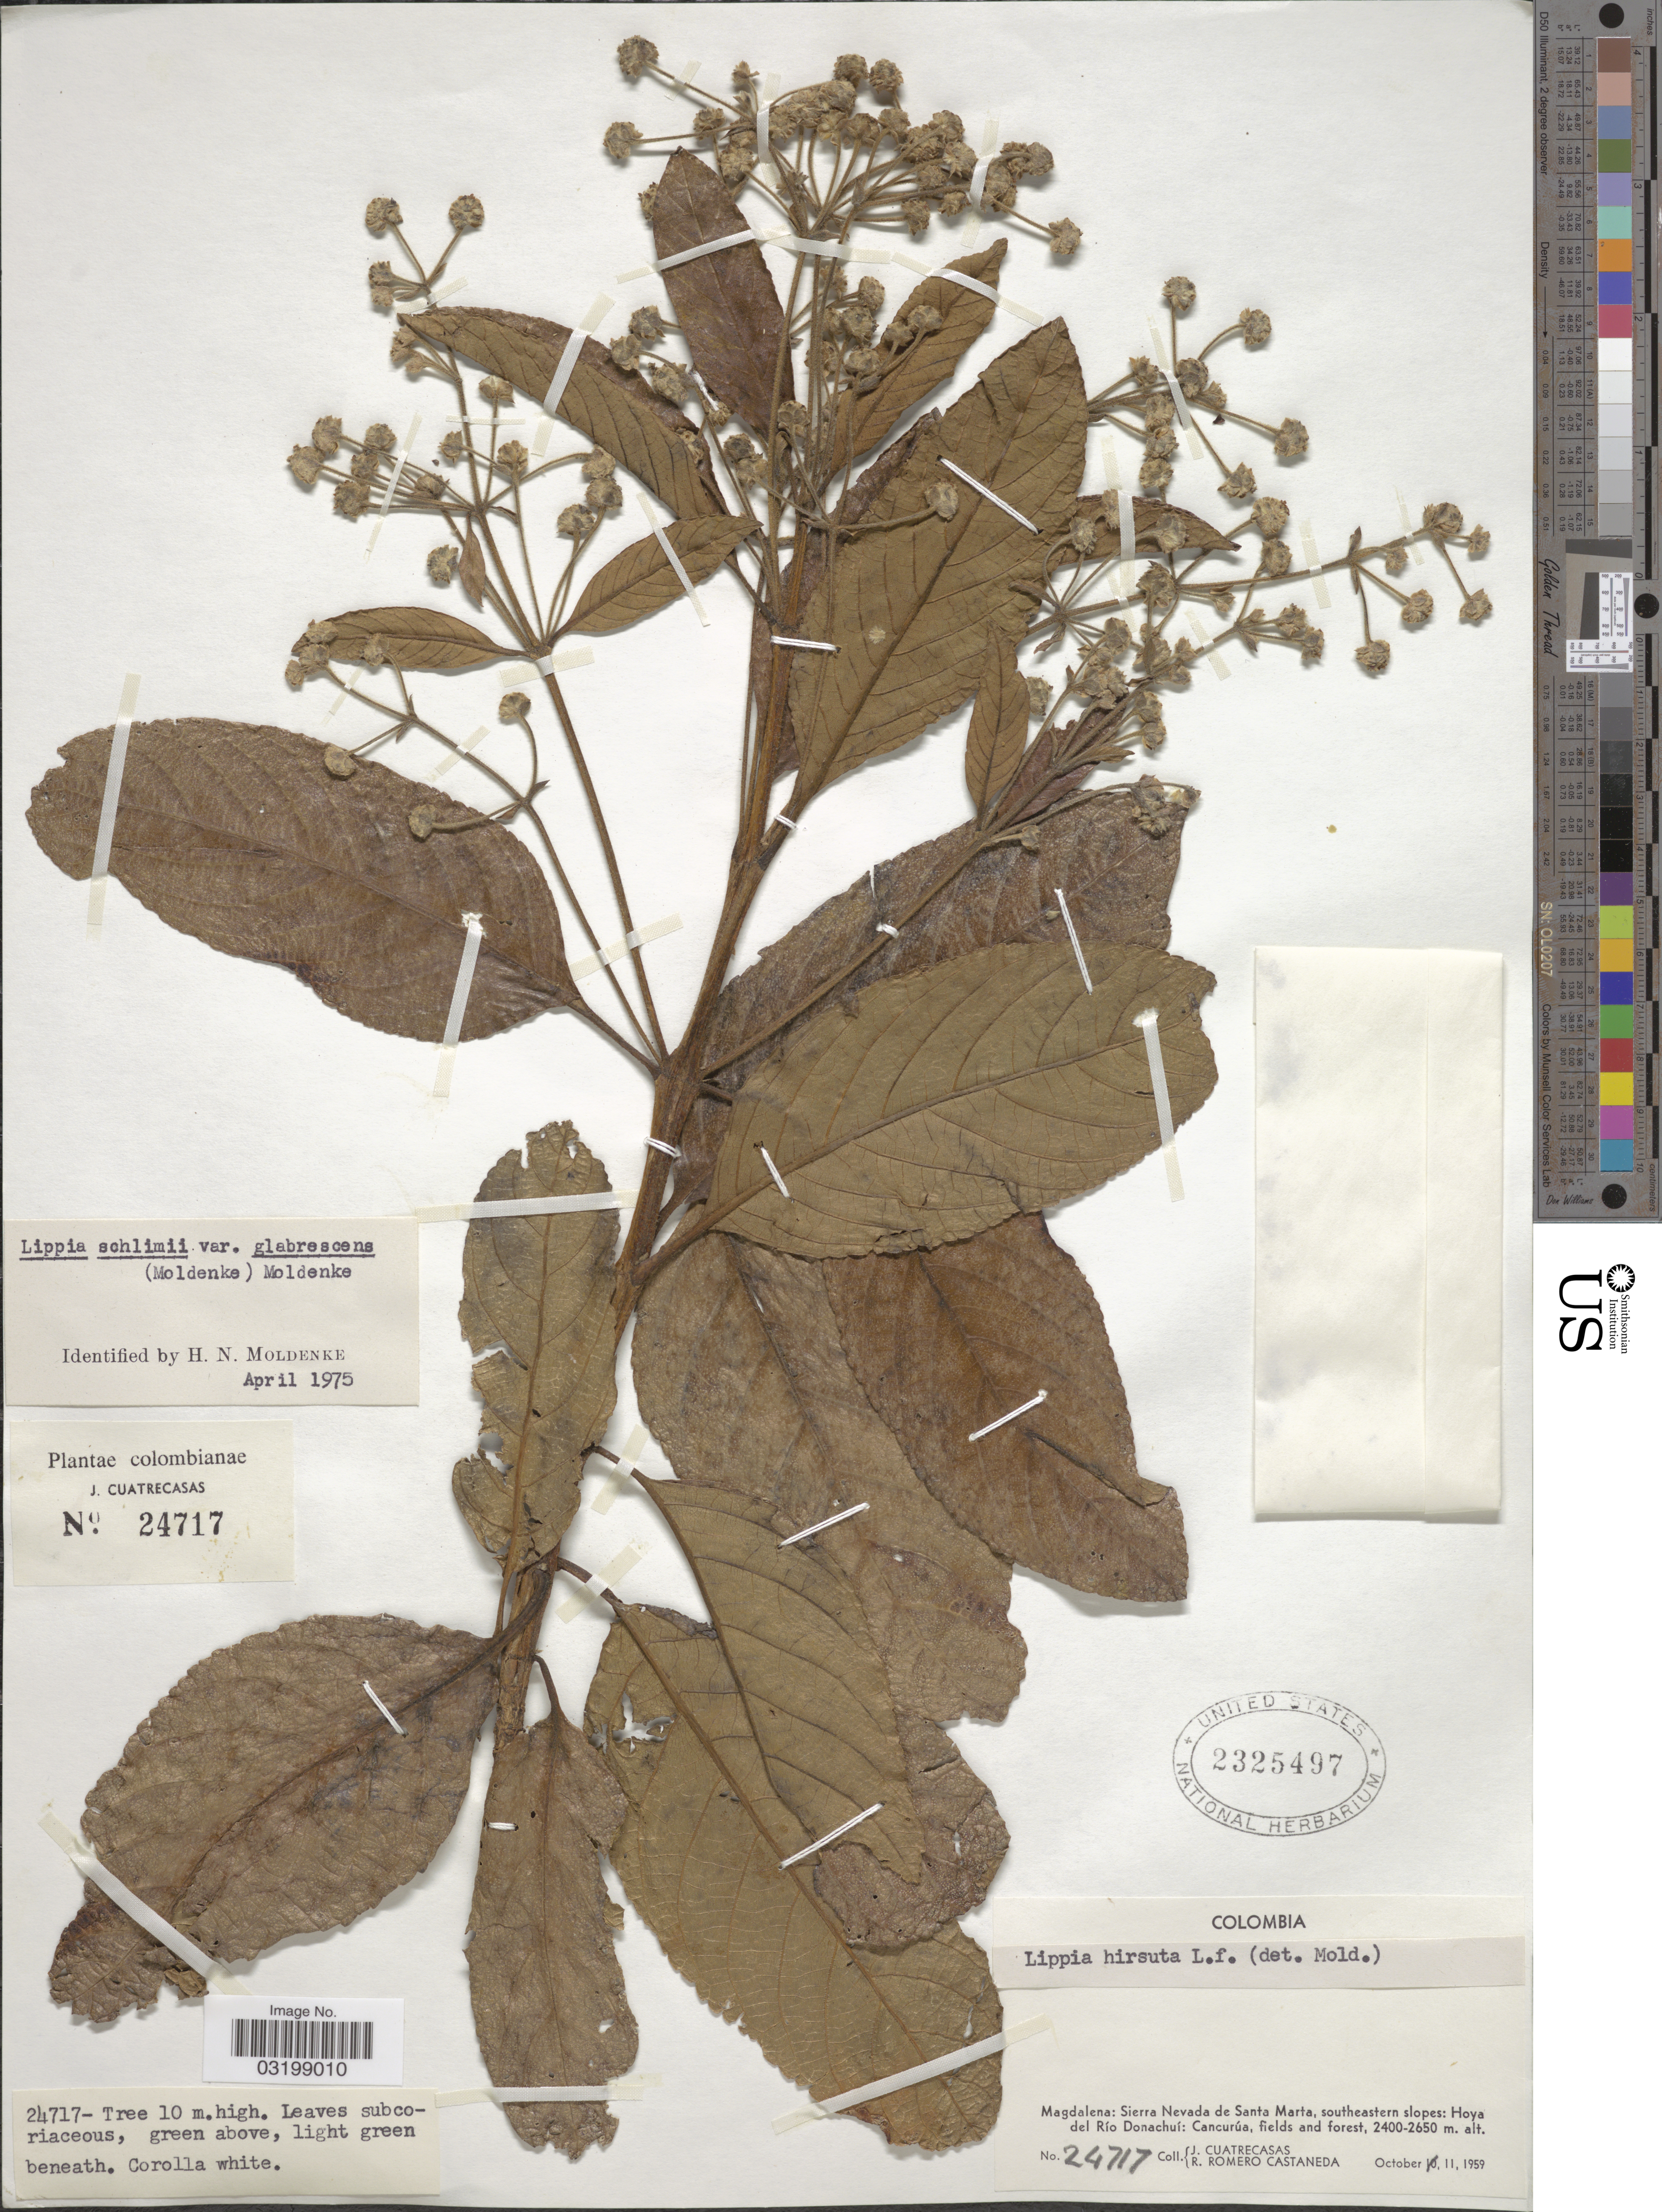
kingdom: Plantae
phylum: Tracheophyta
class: Magnoliopsida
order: Lamiales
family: Verbenaceae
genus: Lippia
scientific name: Lippia hirsuta var. glabrescens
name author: Moldenke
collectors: J. Cuatrecasas & R. Romero Castañeda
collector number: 24717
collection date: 1959-10-11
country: Colombia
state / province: Magdalena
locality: Sierra Nevada de Santa Marta, southeastern slopes: Hoya del Río Donachuí: Cancurúa.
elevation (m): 2400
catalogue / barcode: US 2325497